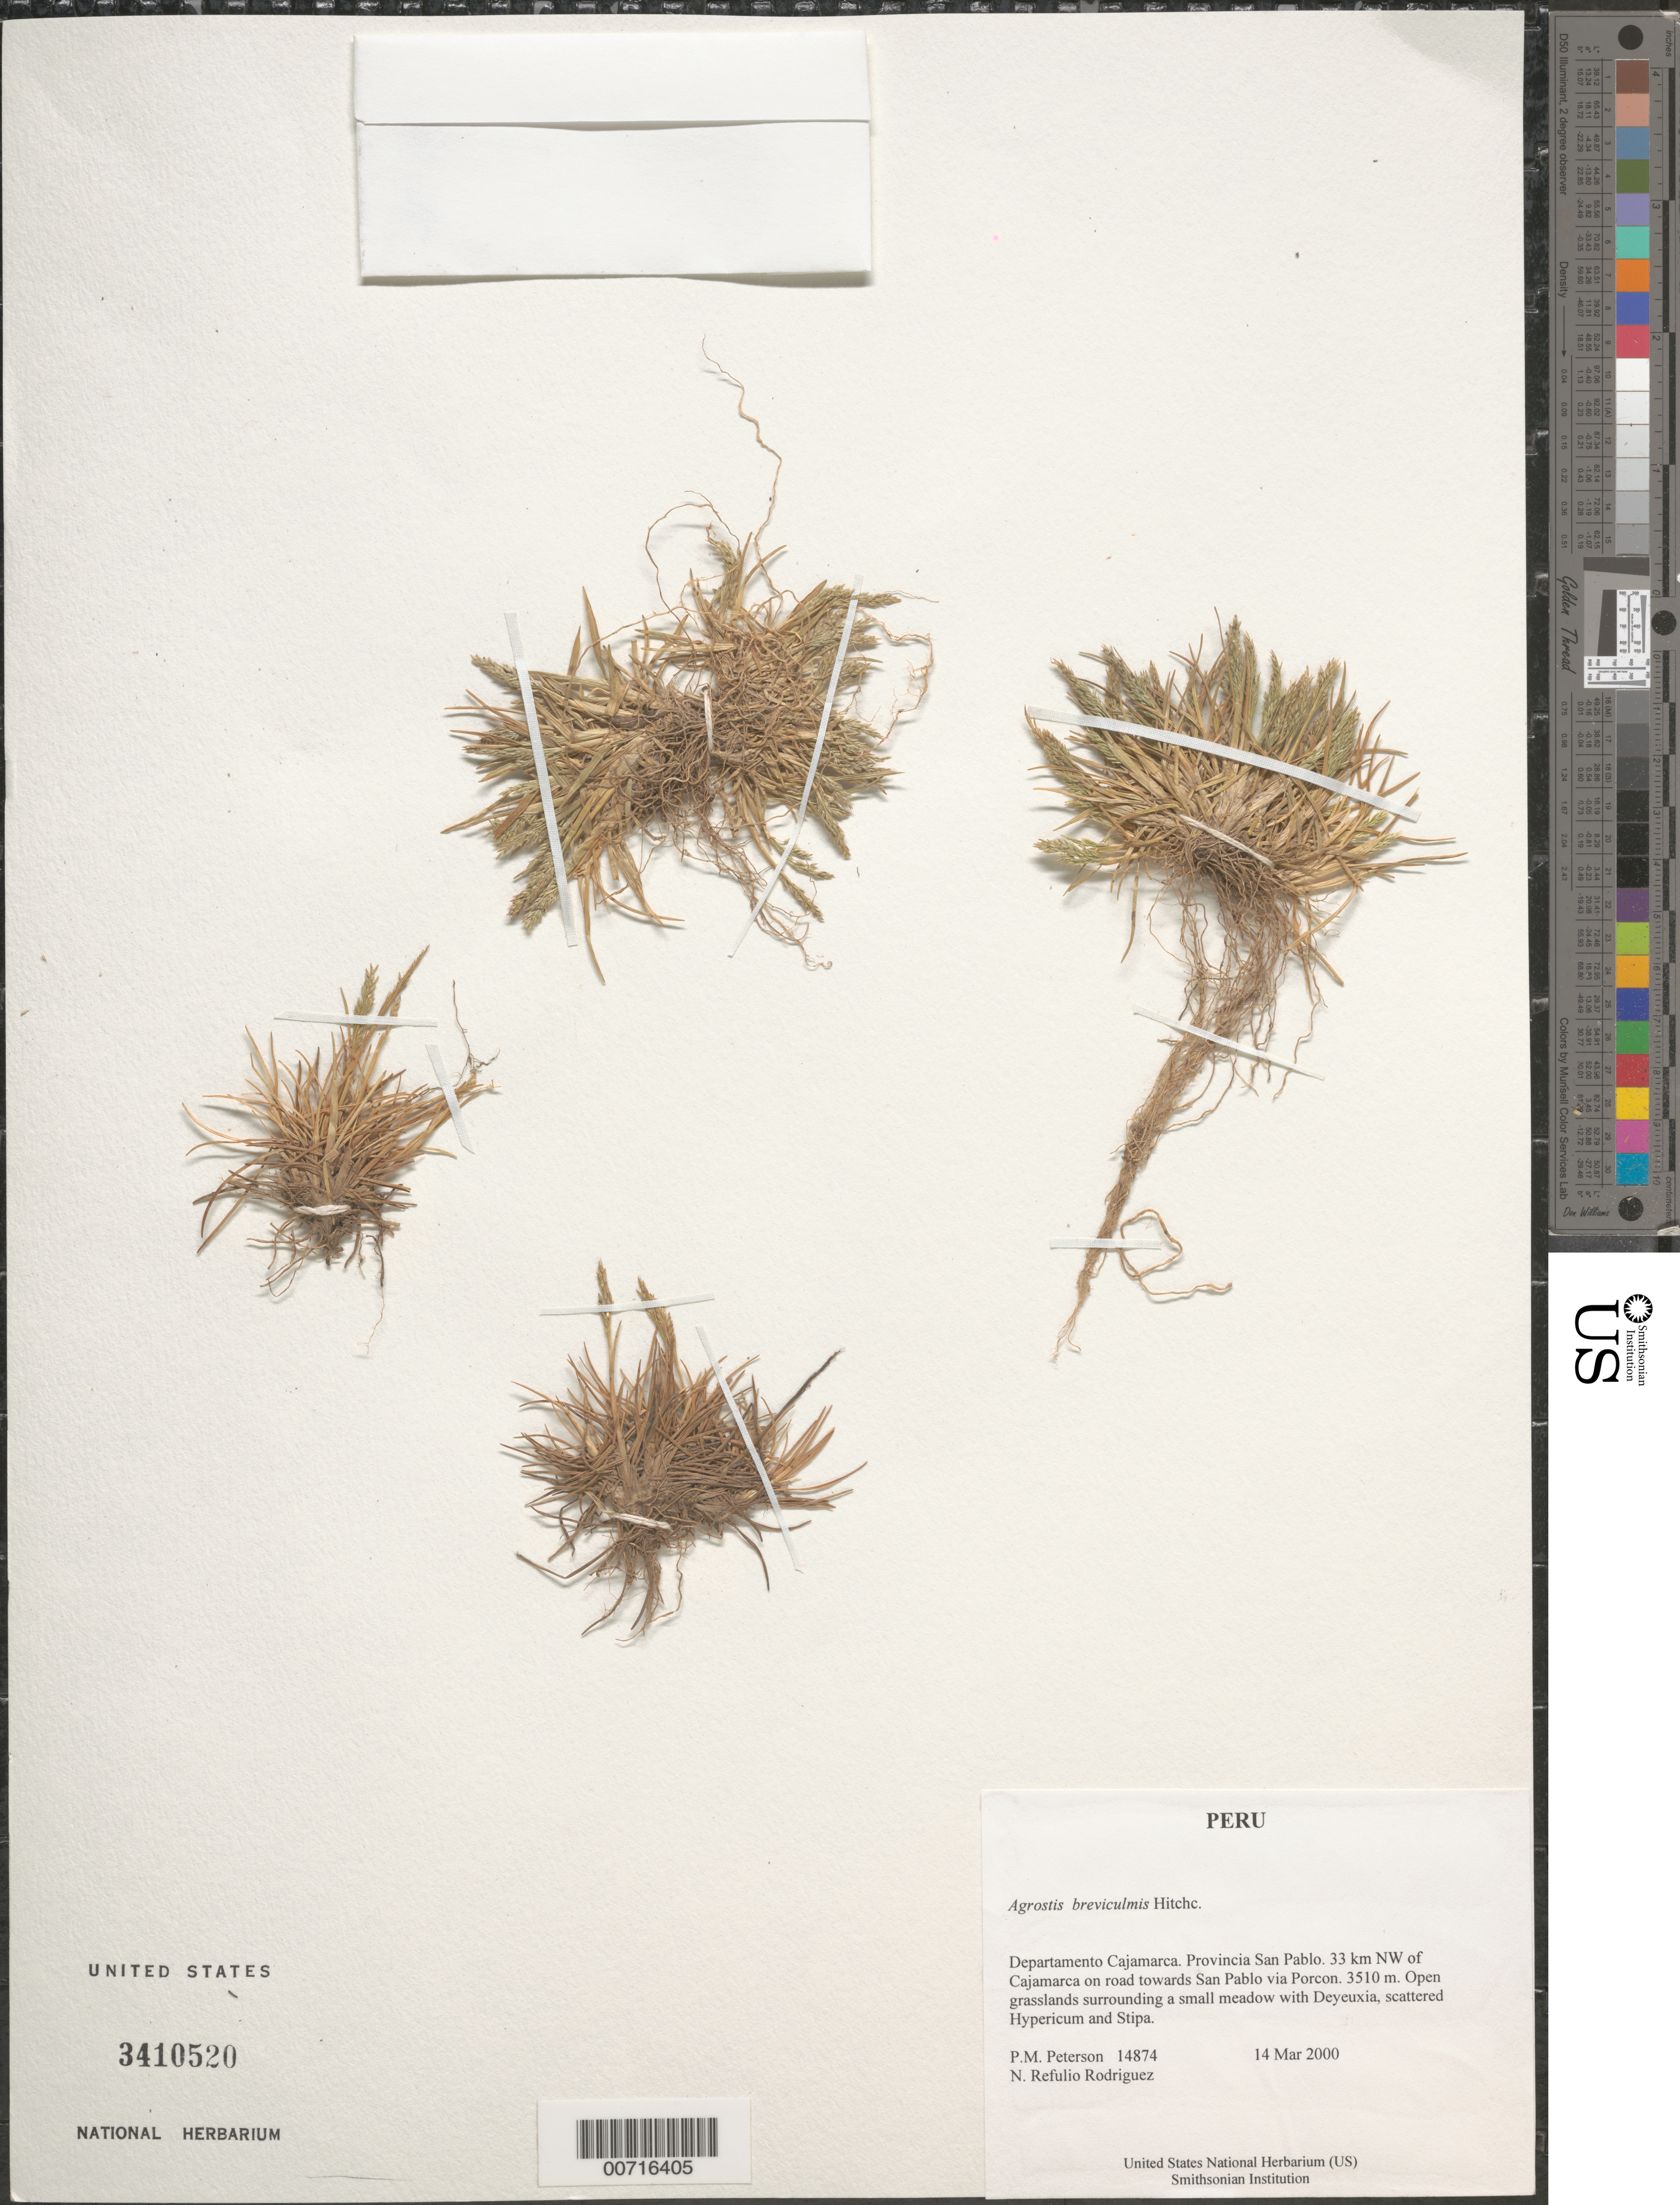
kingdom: Plantae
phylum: Tracheophyta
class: Liliopsida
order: Poales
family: Poaceae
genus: Agrostis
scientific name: Agrostis breviculmis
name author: Hitchc.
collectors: P. M. Peterson & N. Refulio-Rodríguez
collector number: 14874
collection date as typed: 14 Mar 2000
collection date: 2000-03-14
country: Peru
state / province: Cajamarca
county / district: San Pablo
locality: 33 km NW of Cajamarca on road towards San Pablo via Porcon.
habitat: Open grasslands surrounding a small meadow with Deyeuxia, scattered Hypericum and Stipa.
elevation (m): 3510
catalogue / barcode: US 3410520